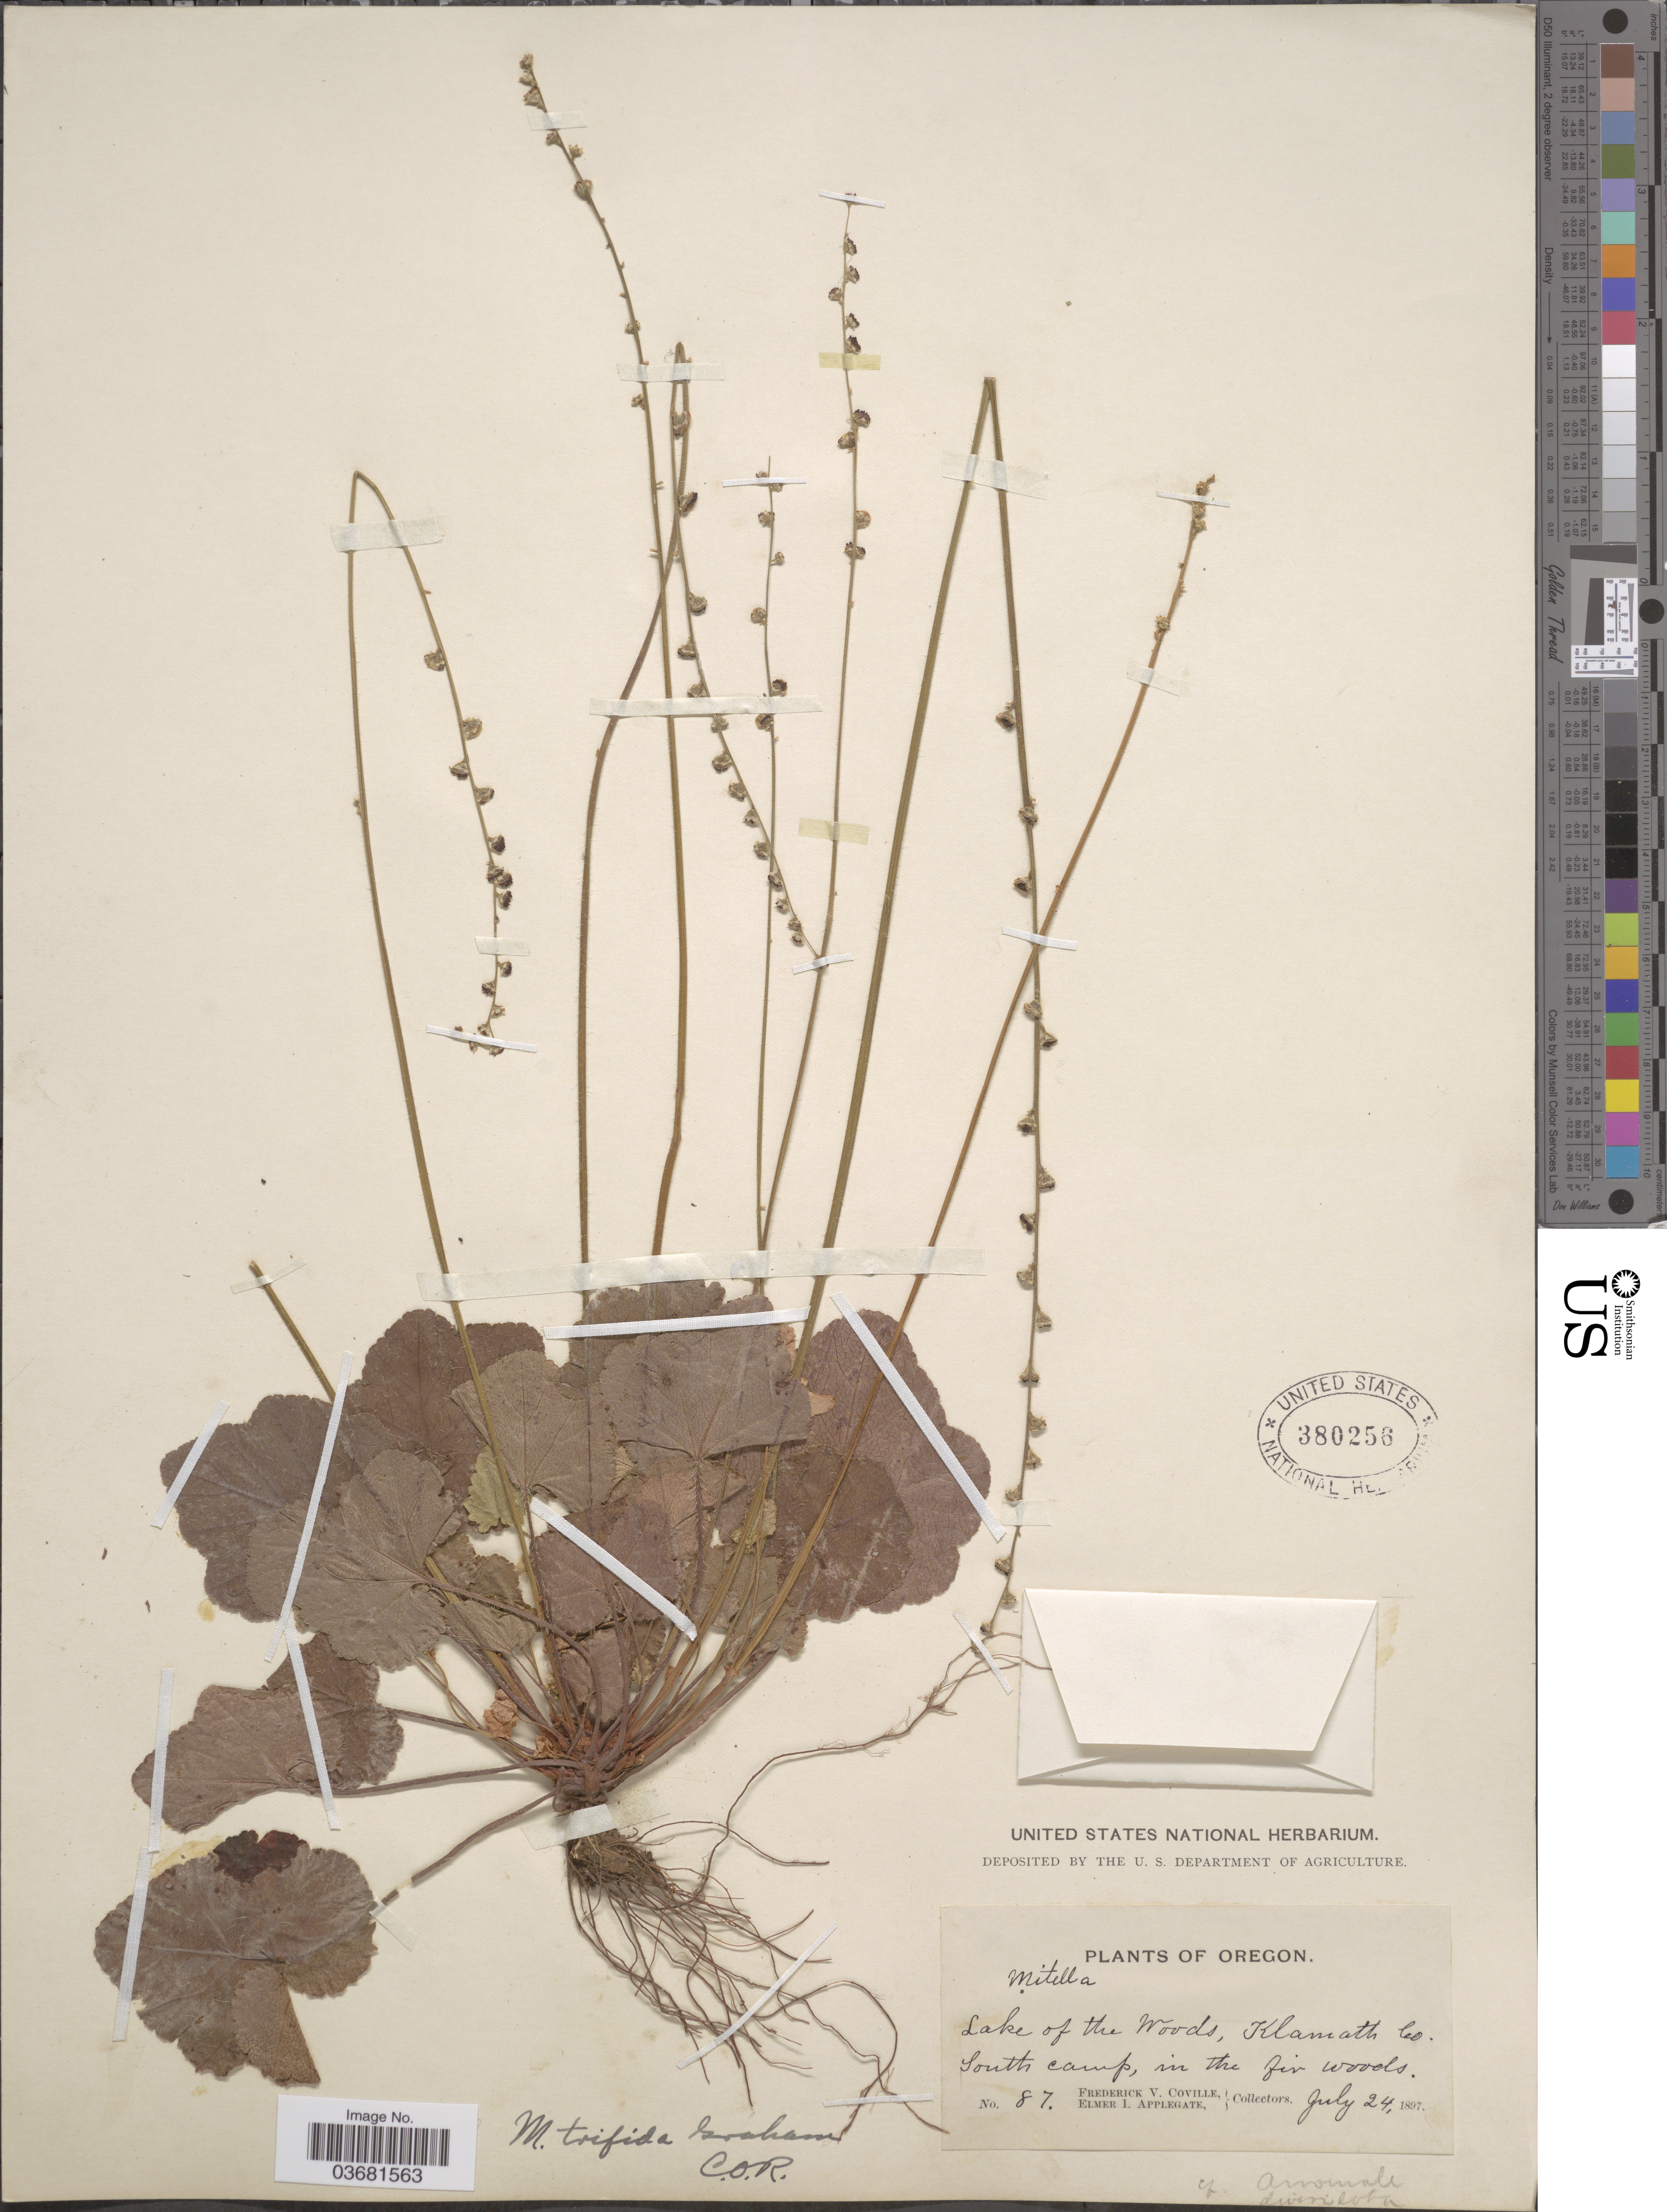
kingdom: Plantae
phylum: Tracheophyta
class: Magnoliopsida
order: Saxifragales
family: Saxifragaceae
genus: Mitella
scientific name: Mitella trifida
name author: Graham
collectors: F. V. Coville & E. I. Applegate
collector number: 87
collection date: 1897-07-24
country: United States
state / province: Oregon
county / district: Klamath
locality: Lake of the woods, Klamath Co. South camp, in the fir woods.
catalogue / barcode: US 380256